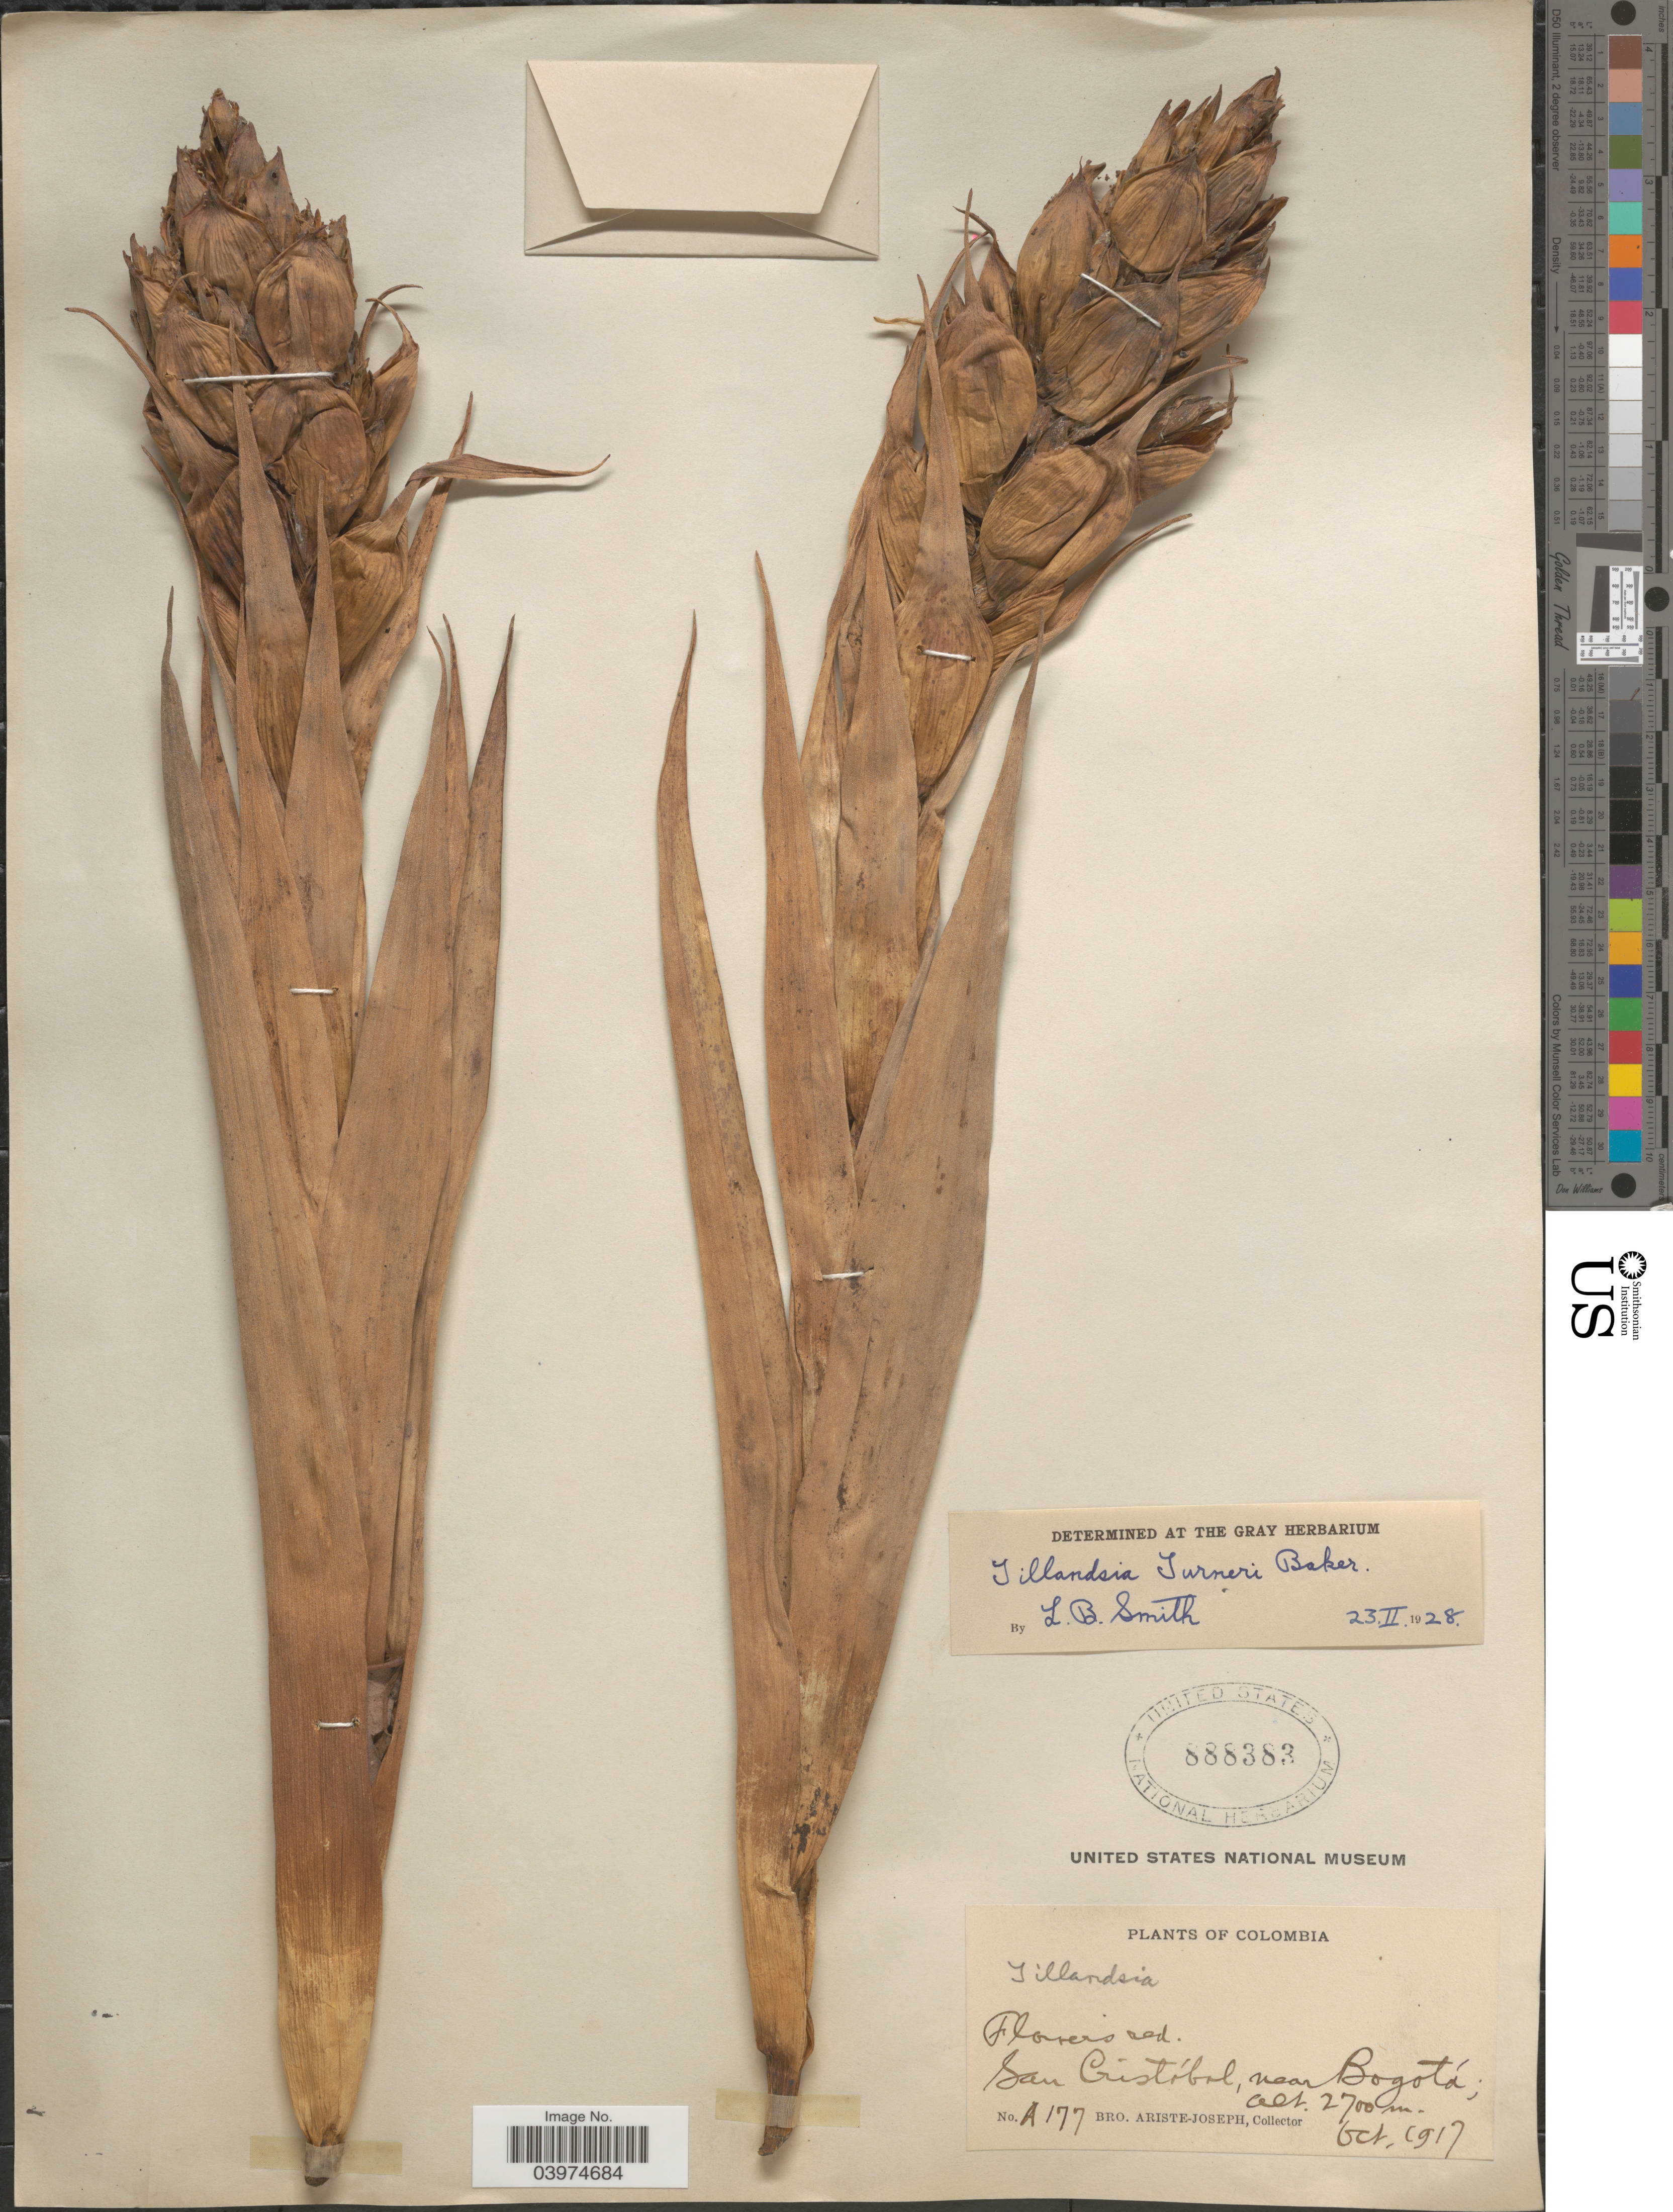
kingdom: Plantae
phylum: Tracheophyta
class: Liliopsida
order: Poales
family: Bromeliaceae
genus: Tillandsia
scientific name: Tillandsia turneri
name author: Baker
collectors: Bro. Ariste-Joseph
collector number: A177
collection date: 1917-10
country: Colombia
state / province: Bogota D.C.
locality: San Cristóbal, near Bogotá.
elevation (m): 2700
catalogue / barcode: US 888383